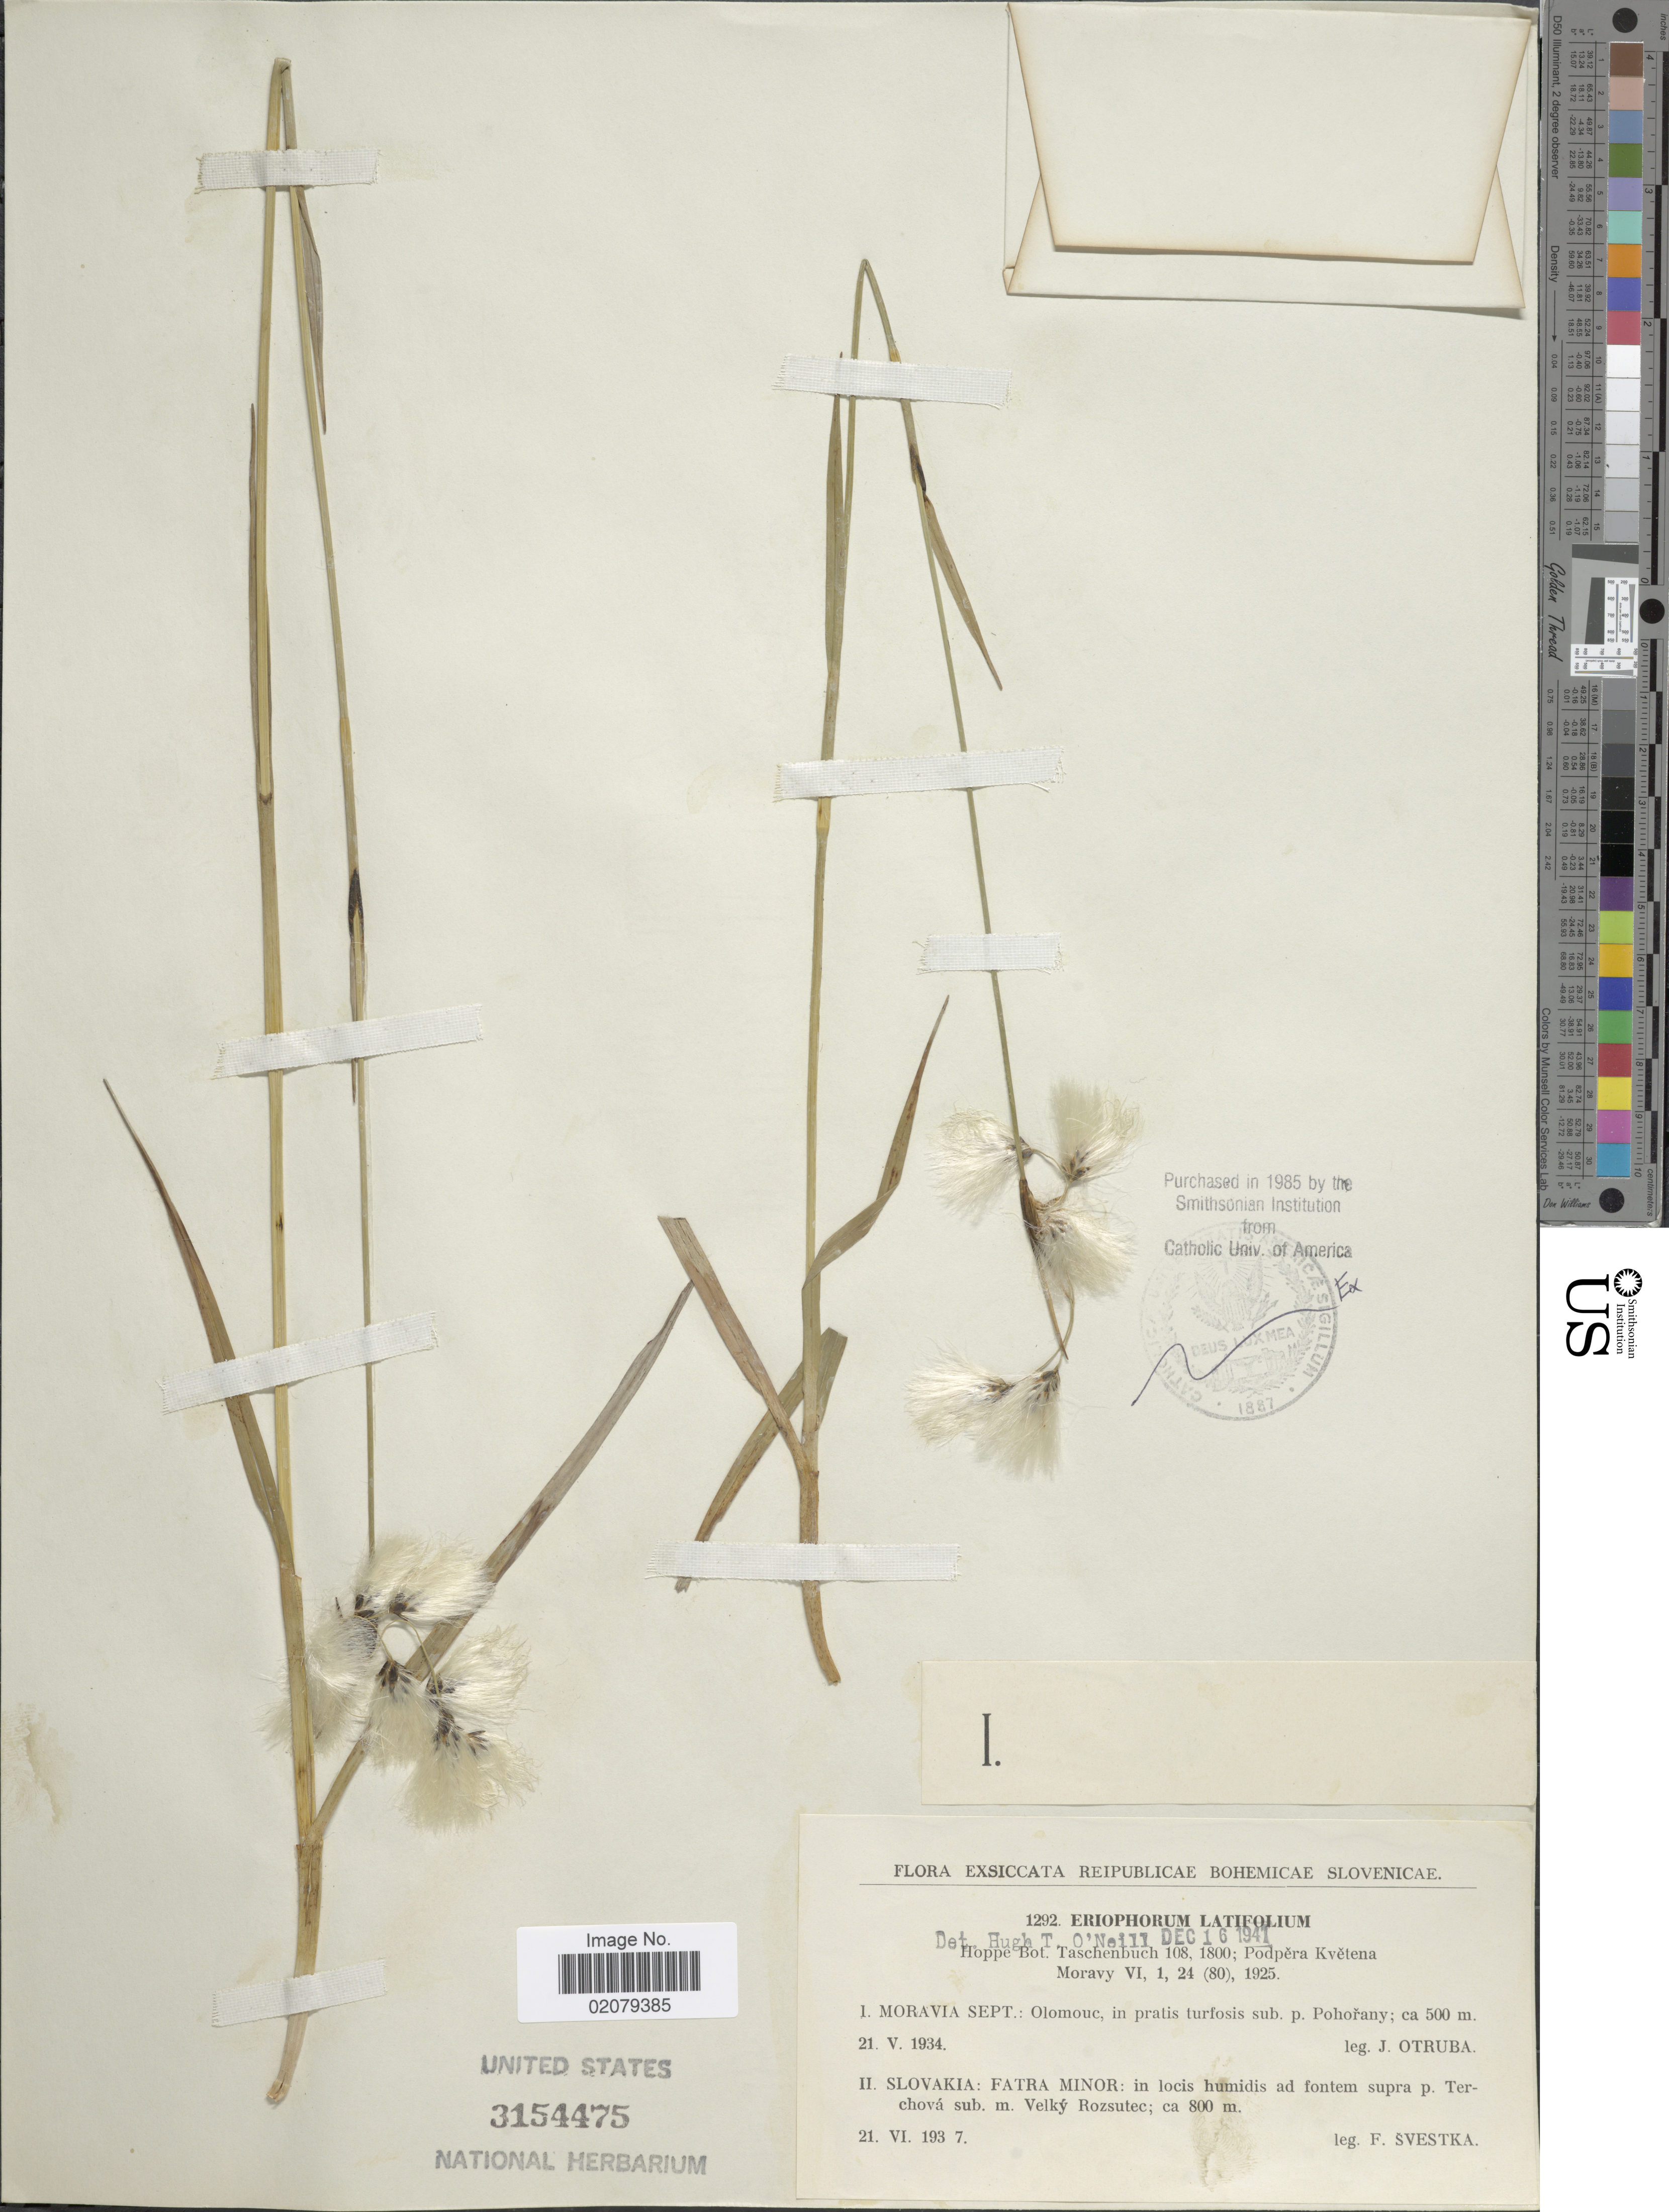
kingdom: Plantae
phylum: Tracheophyta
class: Liliopsida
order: Poales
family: Cyperaceae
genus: Eriophorum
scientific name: Eriophorum latifolium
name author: Hoppe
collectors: J. Otruba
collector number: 1292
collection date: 1934-05-21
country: Czechia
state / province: Olomouc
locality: Moravia Sept. Olomouc, in pratis turfosis sub. p. Pohorany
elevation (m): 500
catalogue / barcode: US 3154475